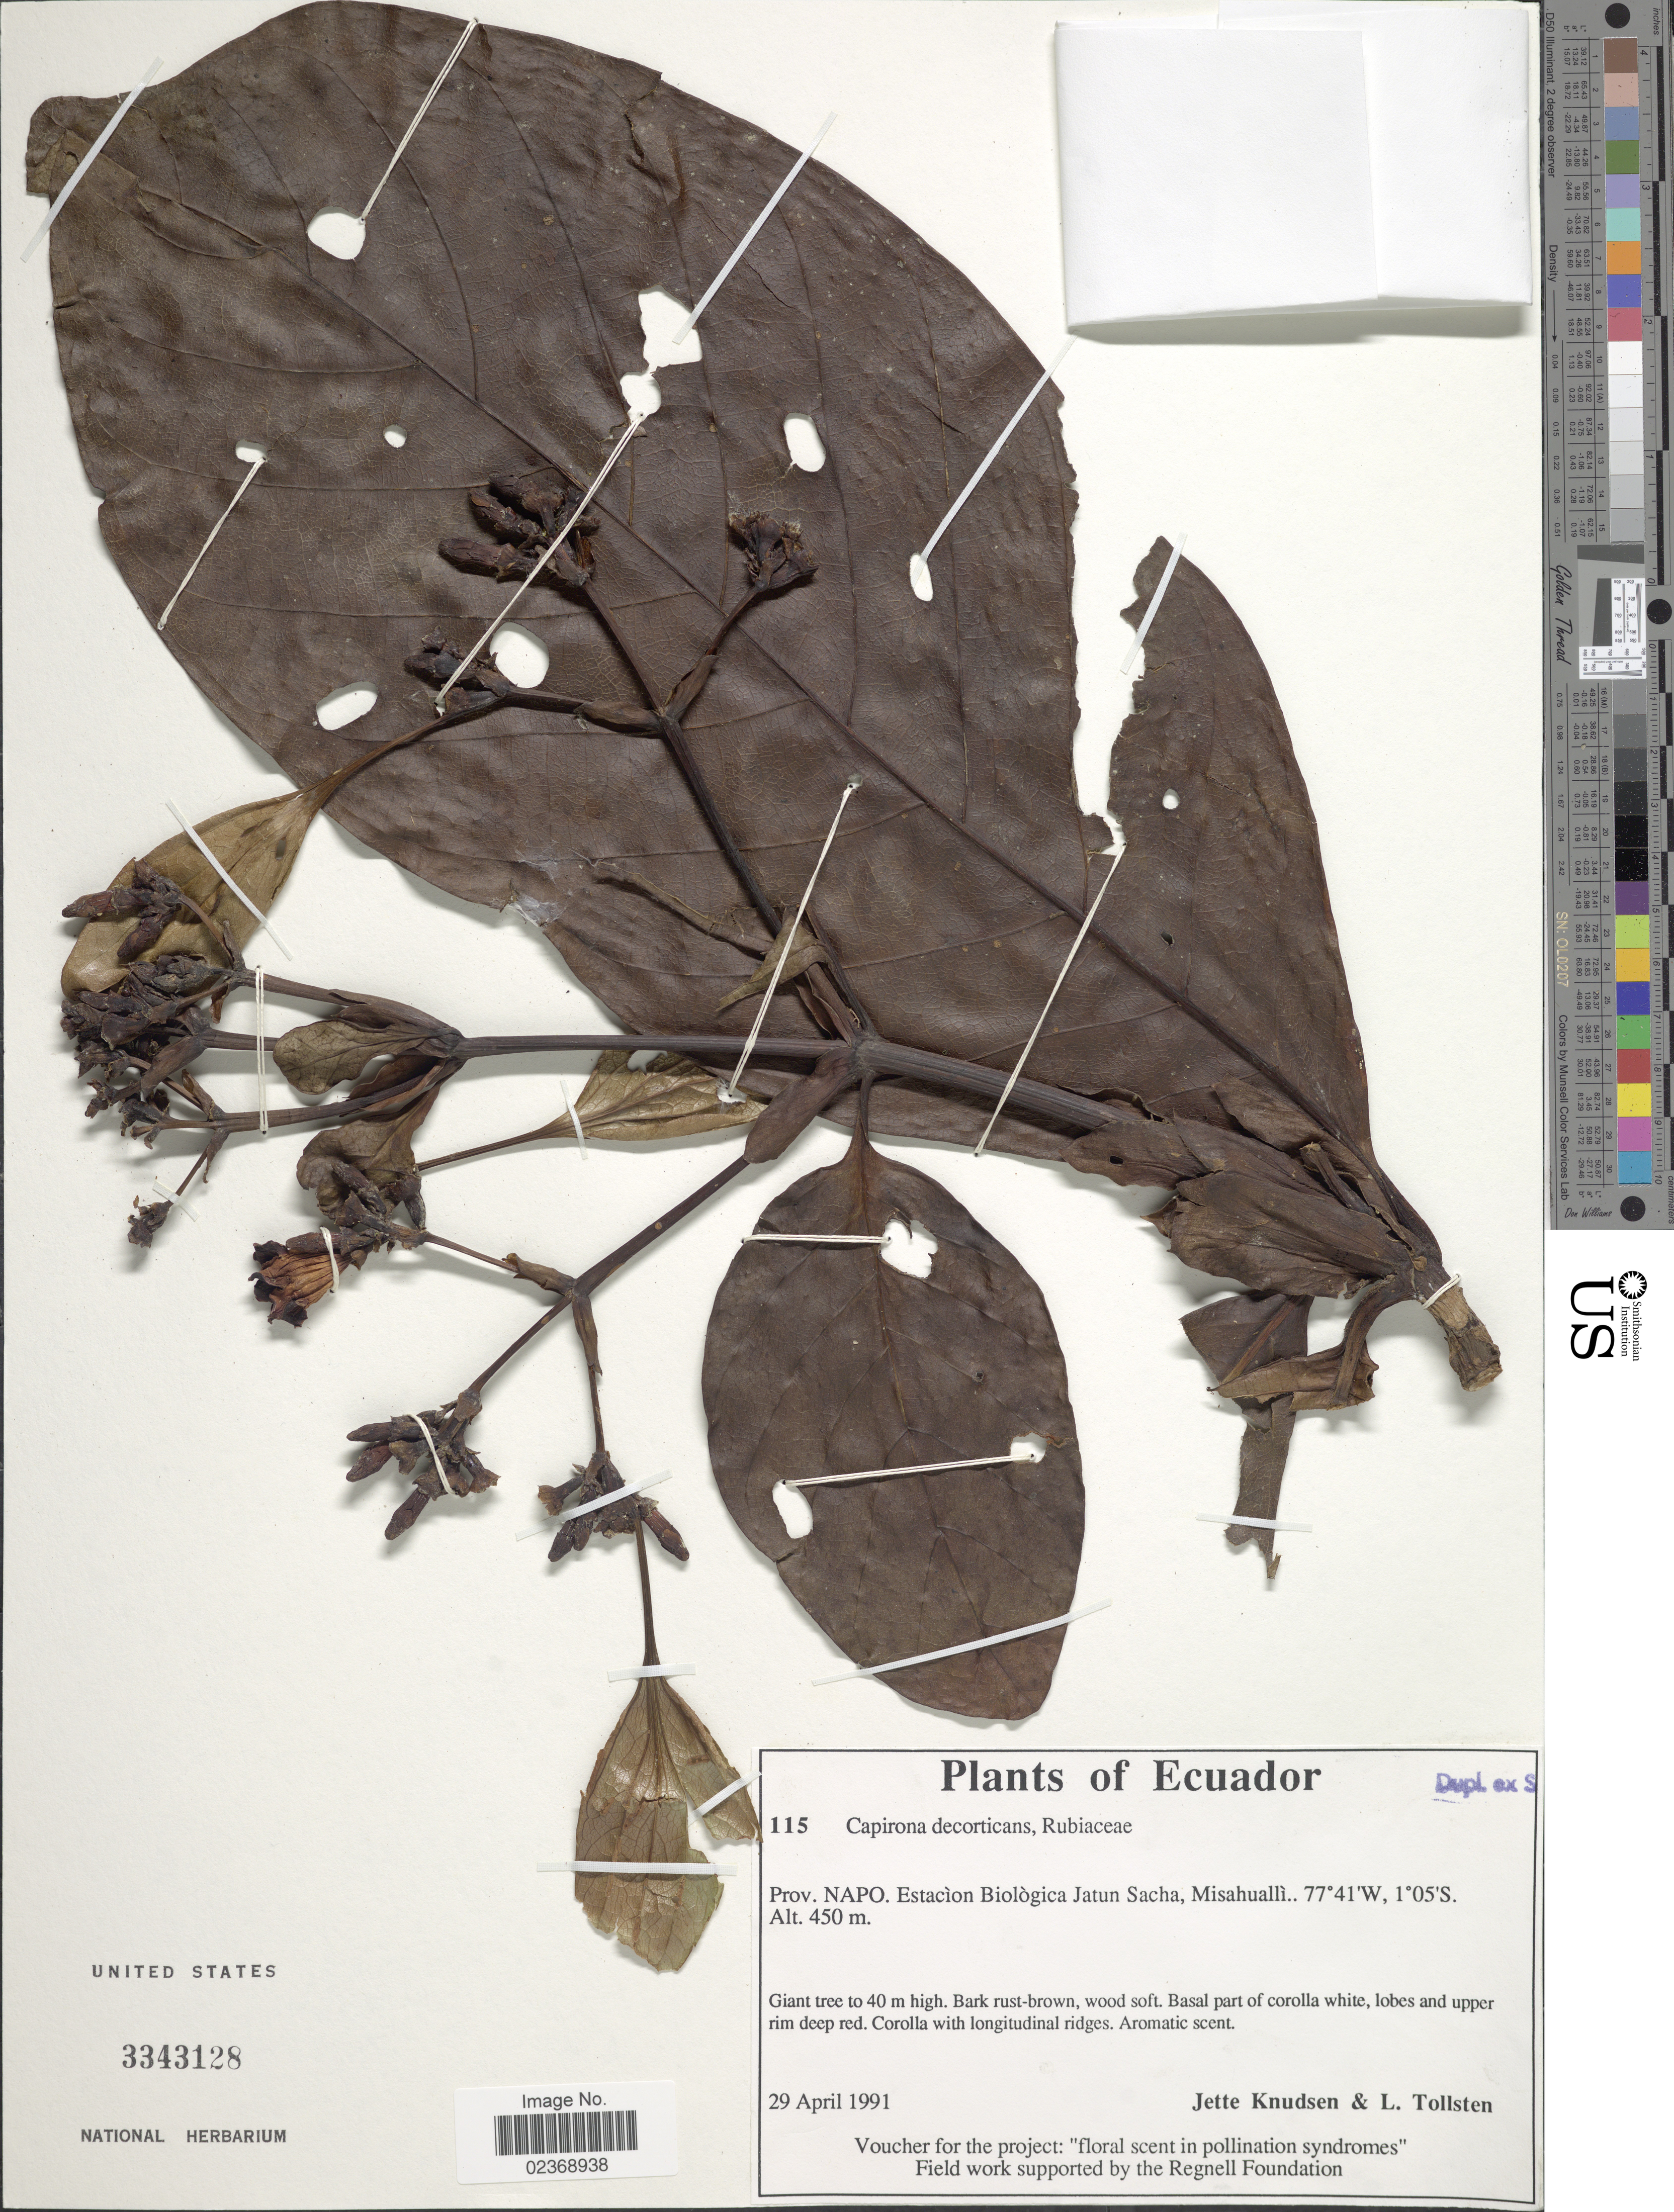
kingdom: Plantae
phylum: Tracheophyta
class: Magnoliopsida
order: Gentianales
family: Rubiaceae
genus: Capirona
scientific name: Capirona decorticans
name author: Spruce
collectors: J. T. Knudsen & L. Tollsten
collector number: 115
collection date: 1991-04-29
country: Ecuador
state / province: Napo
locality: Estacion Biologica Jatun Sacha, Misahualli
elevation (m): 450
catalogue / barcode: US 3343128